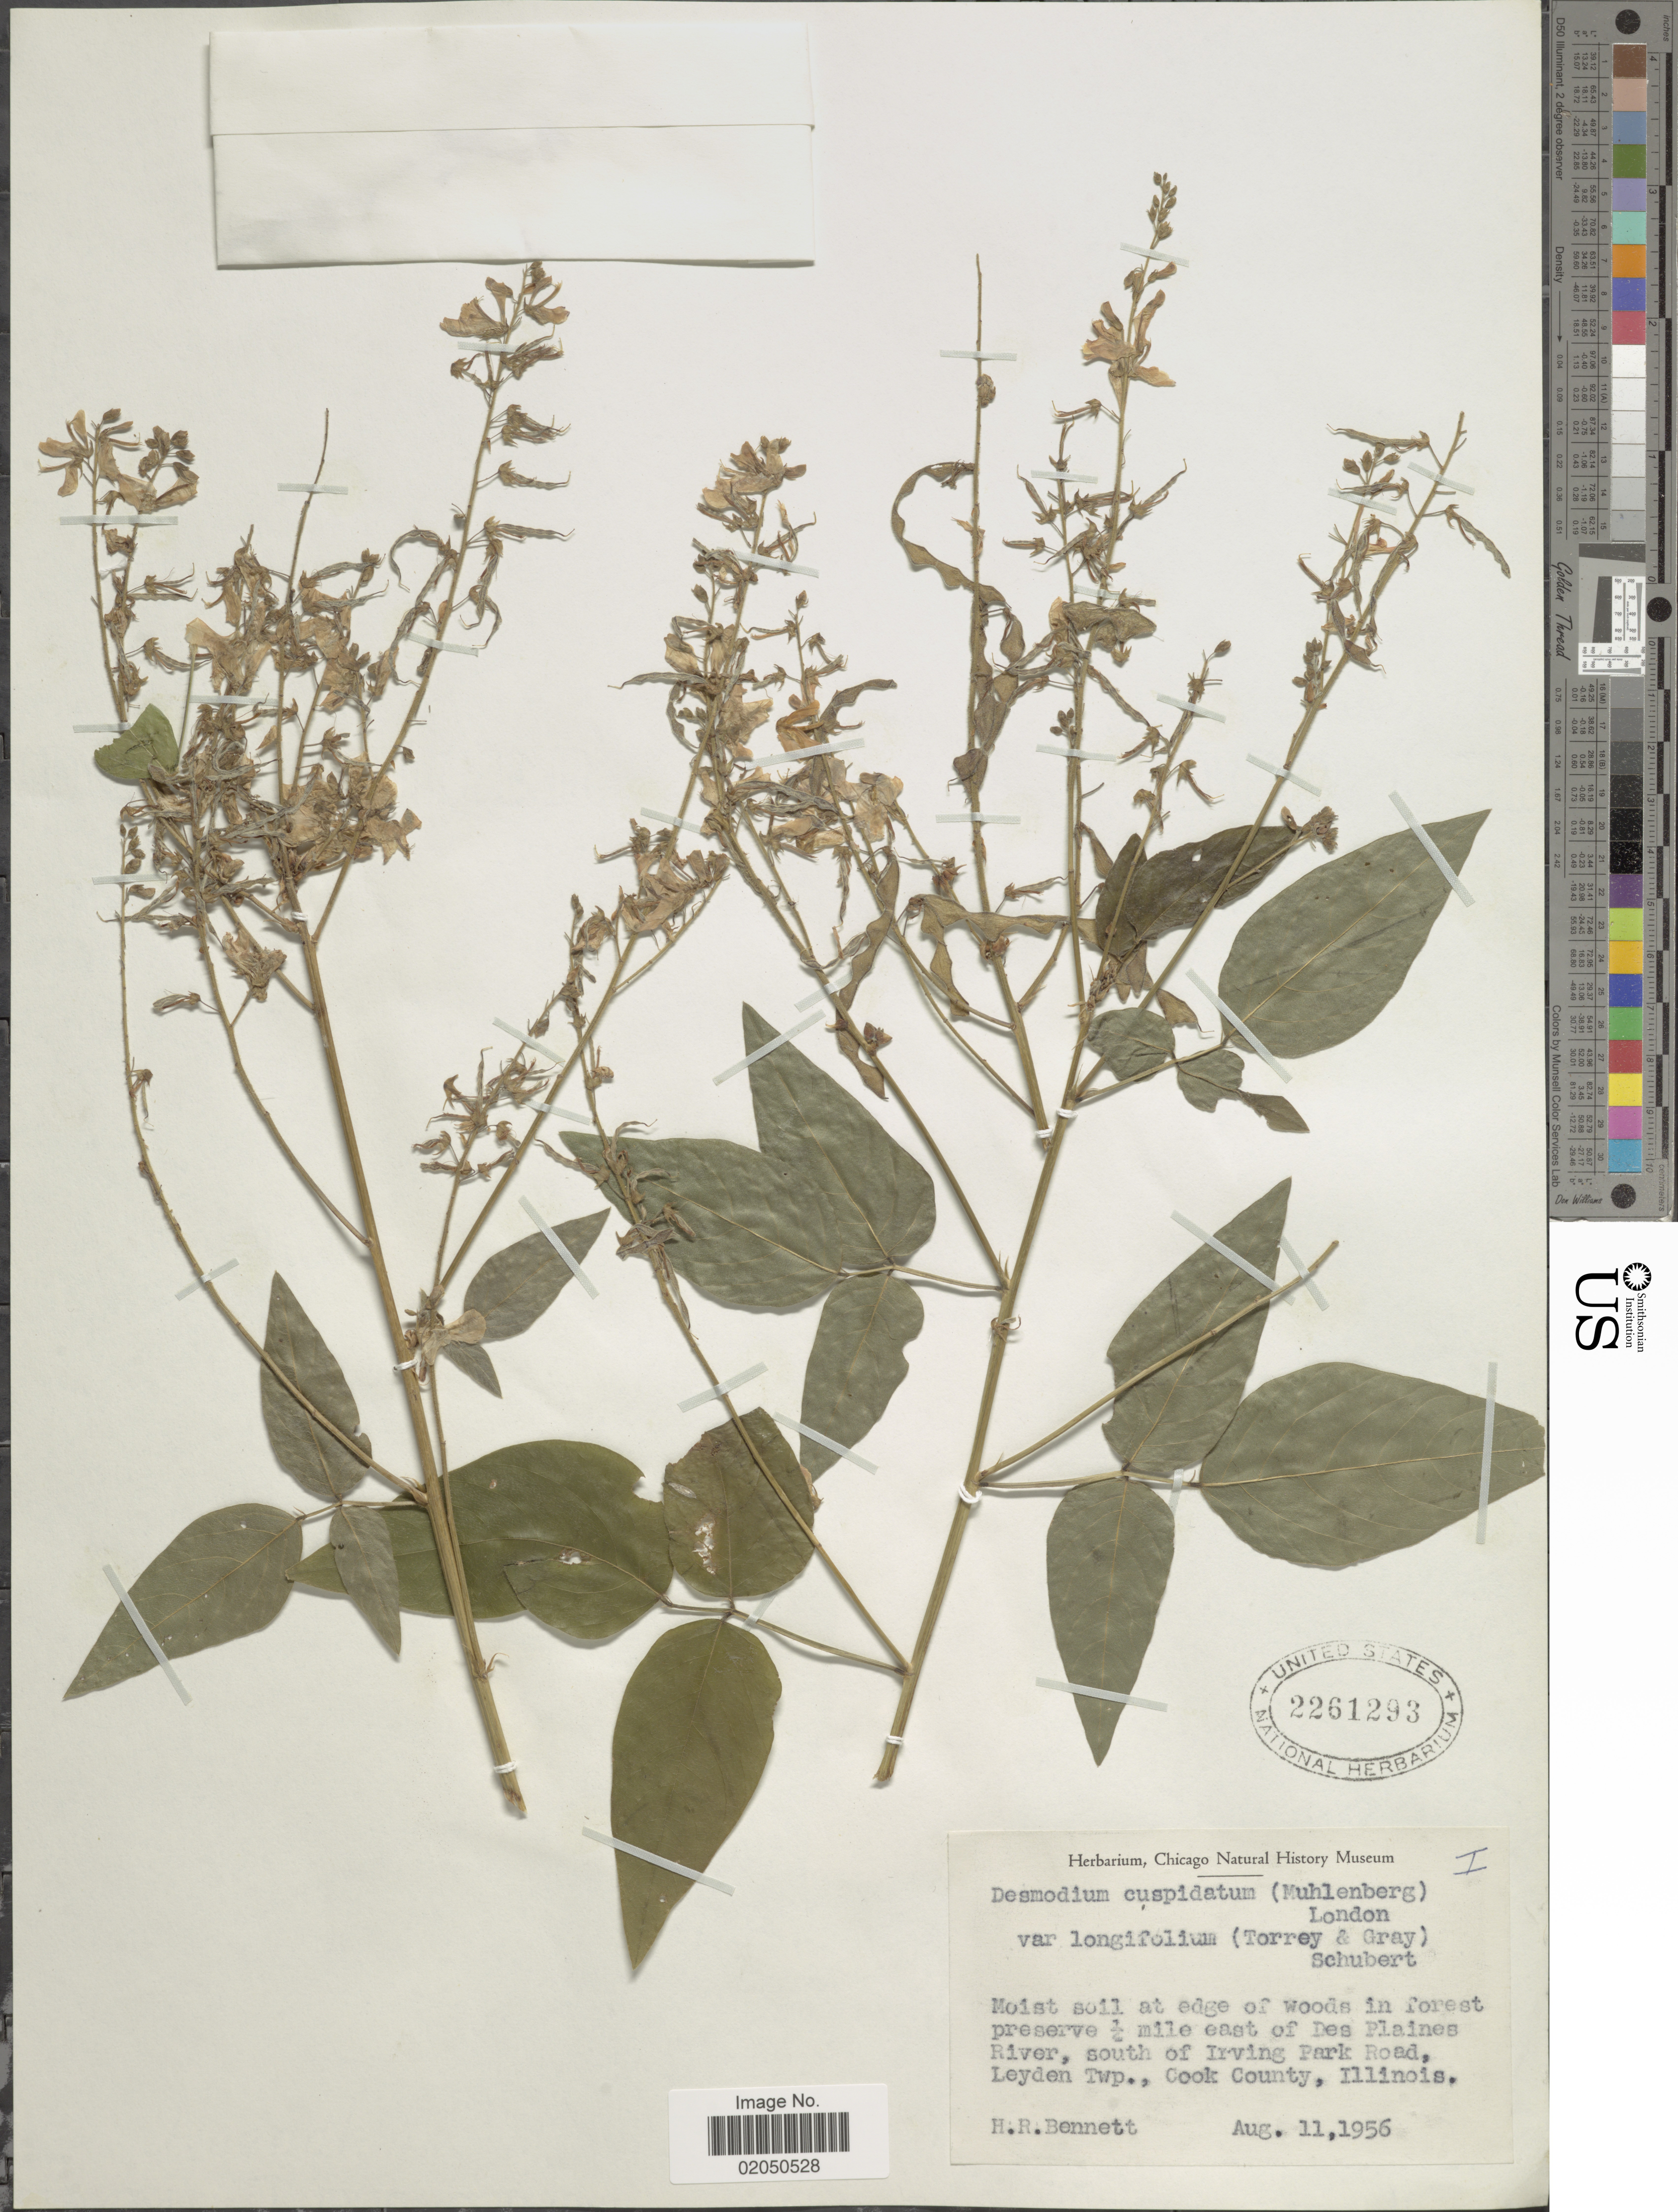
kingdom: Plantae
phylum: Tracheophyta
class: Magnoliopsida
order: Fabales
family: Fabaceae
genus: Desmodium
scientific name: Desmodium cuspidatum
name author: (Muhl. ex Willd.) Loudon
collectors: H. R. Bennett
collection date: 1956-08-11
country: United States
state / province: Illinois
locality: Moist soil at edge of woods in forest preserve ¼ mile east of Des Plaines River, south of Irving Park Road, Leyden Twp., Cook County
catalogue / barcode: US 2261293